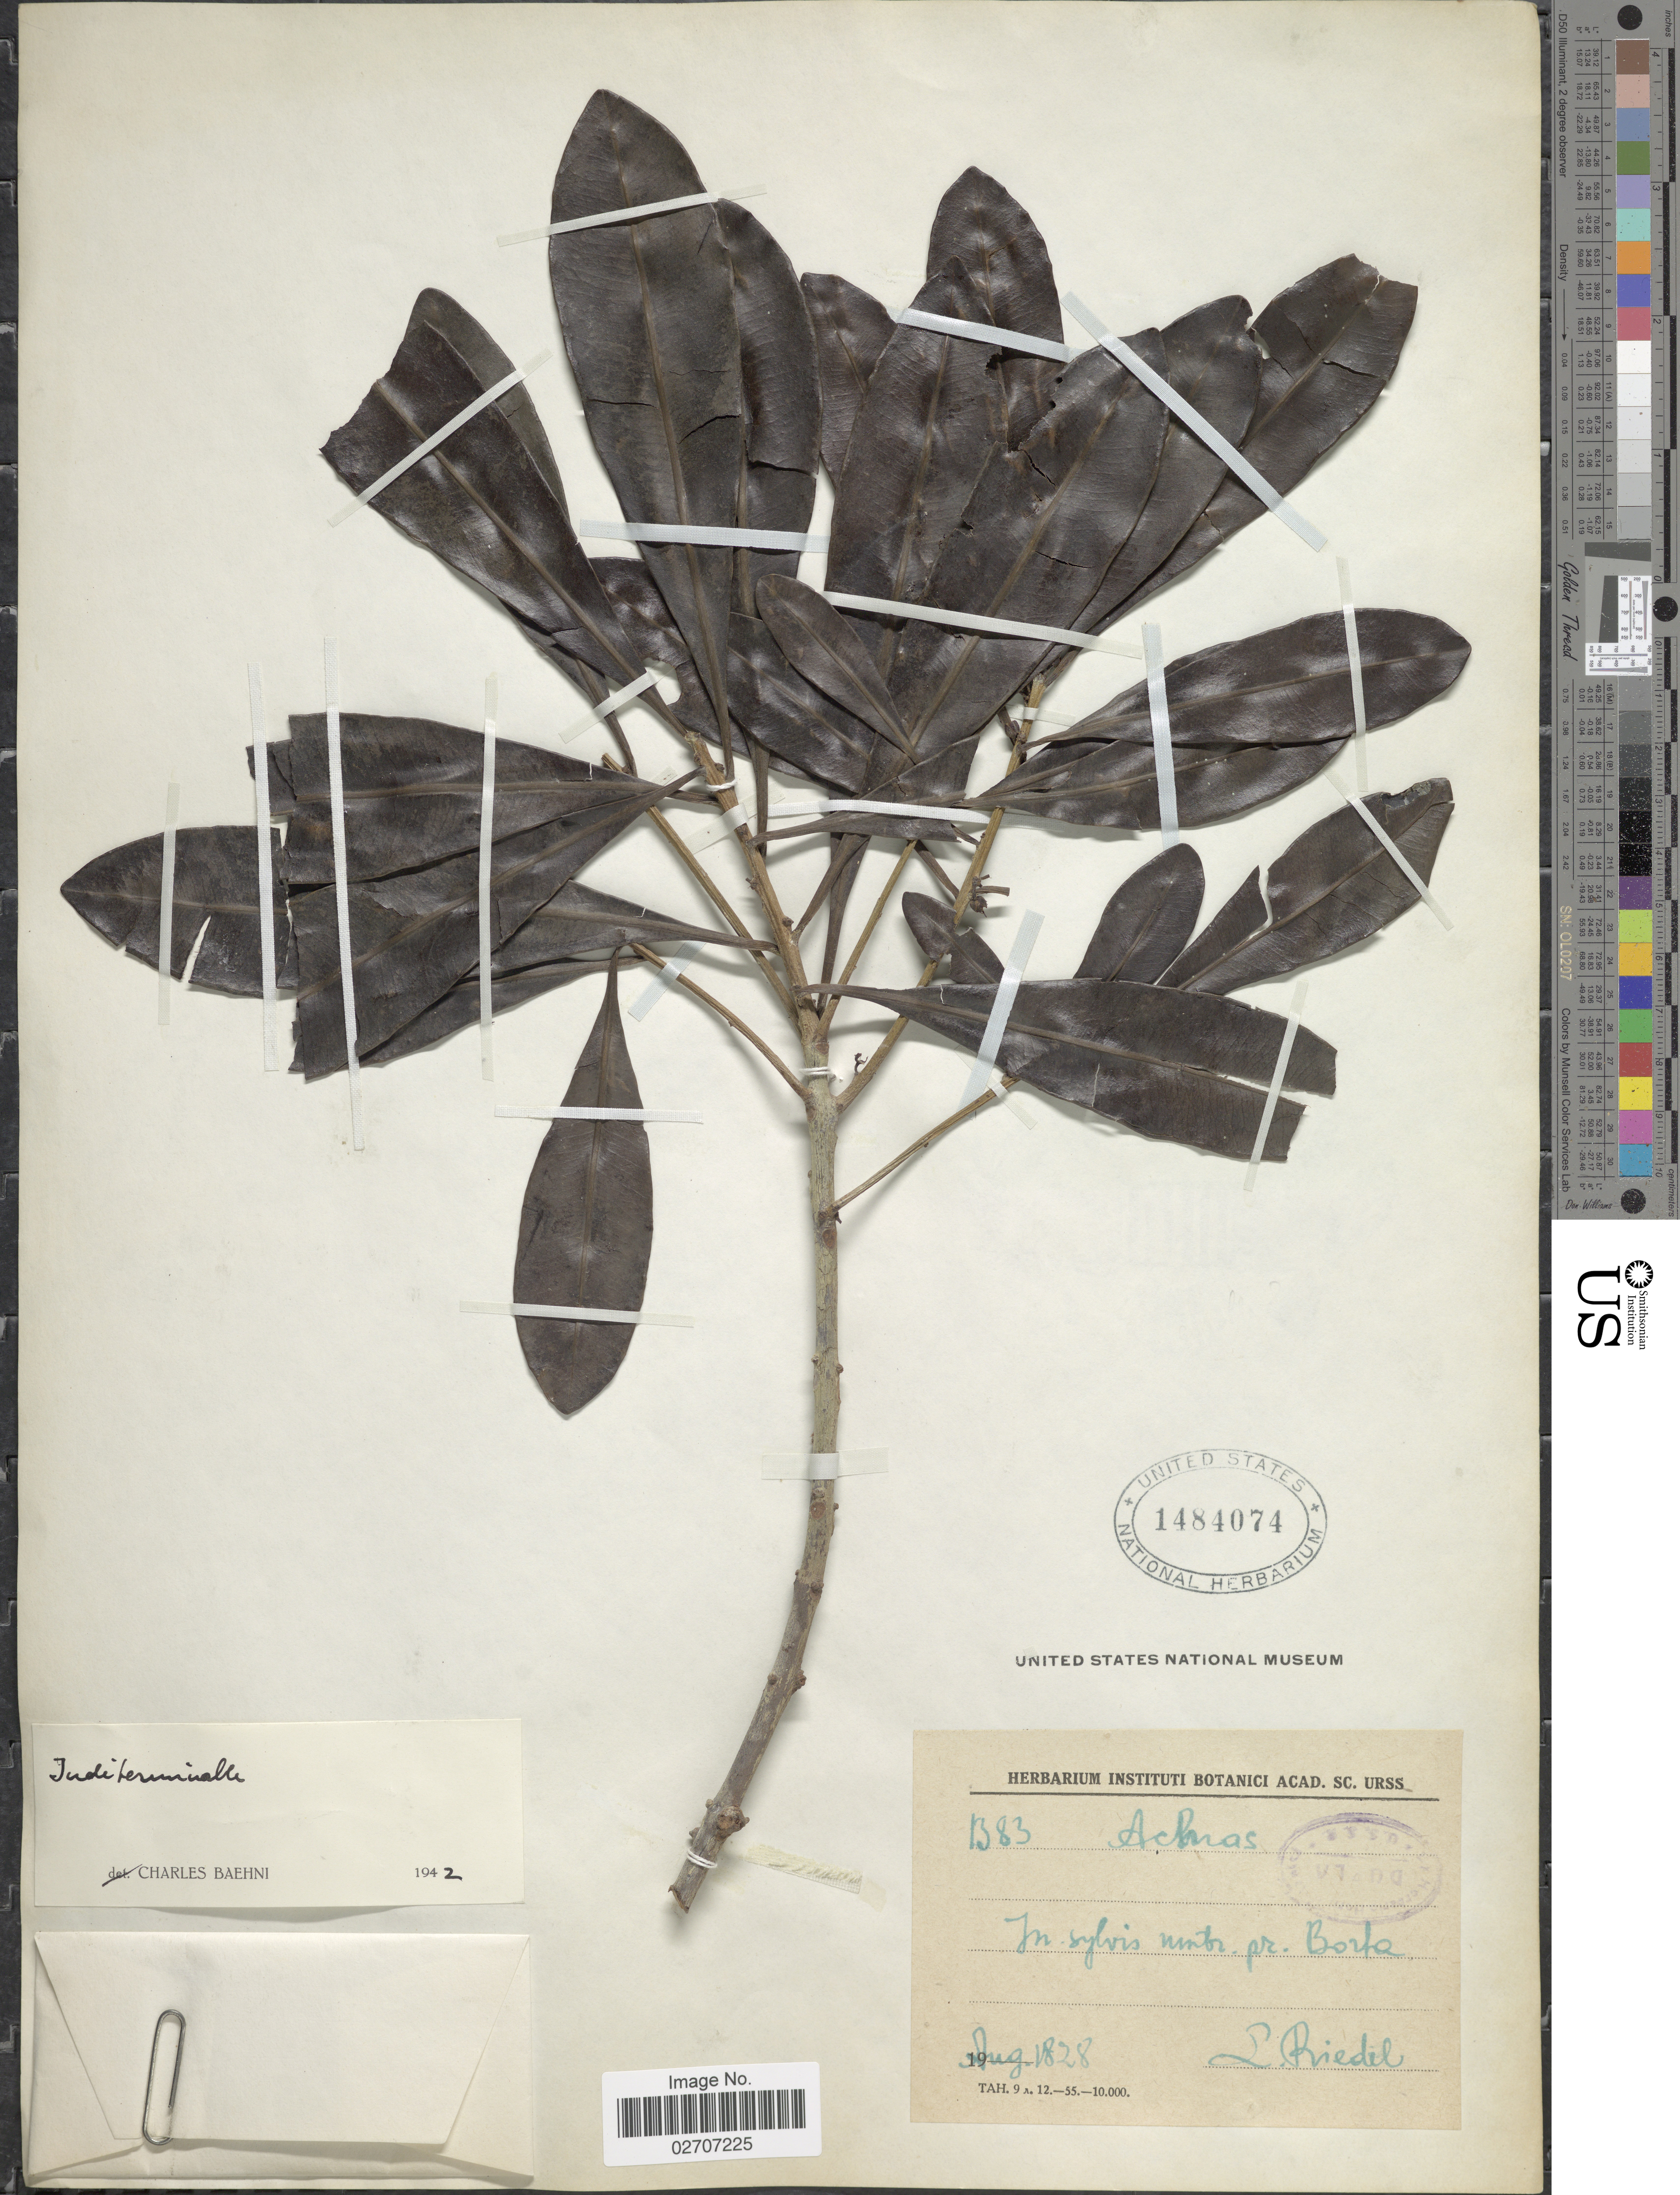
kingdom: Plantae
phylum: Tracheophyta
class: Magnoliopsida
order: Ericales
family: Sapotaceae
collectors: L. Riedel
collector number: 1383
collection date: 1828-08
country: Brazil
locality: In sylvis umbr. pr. Borba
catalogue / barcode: US 1484074